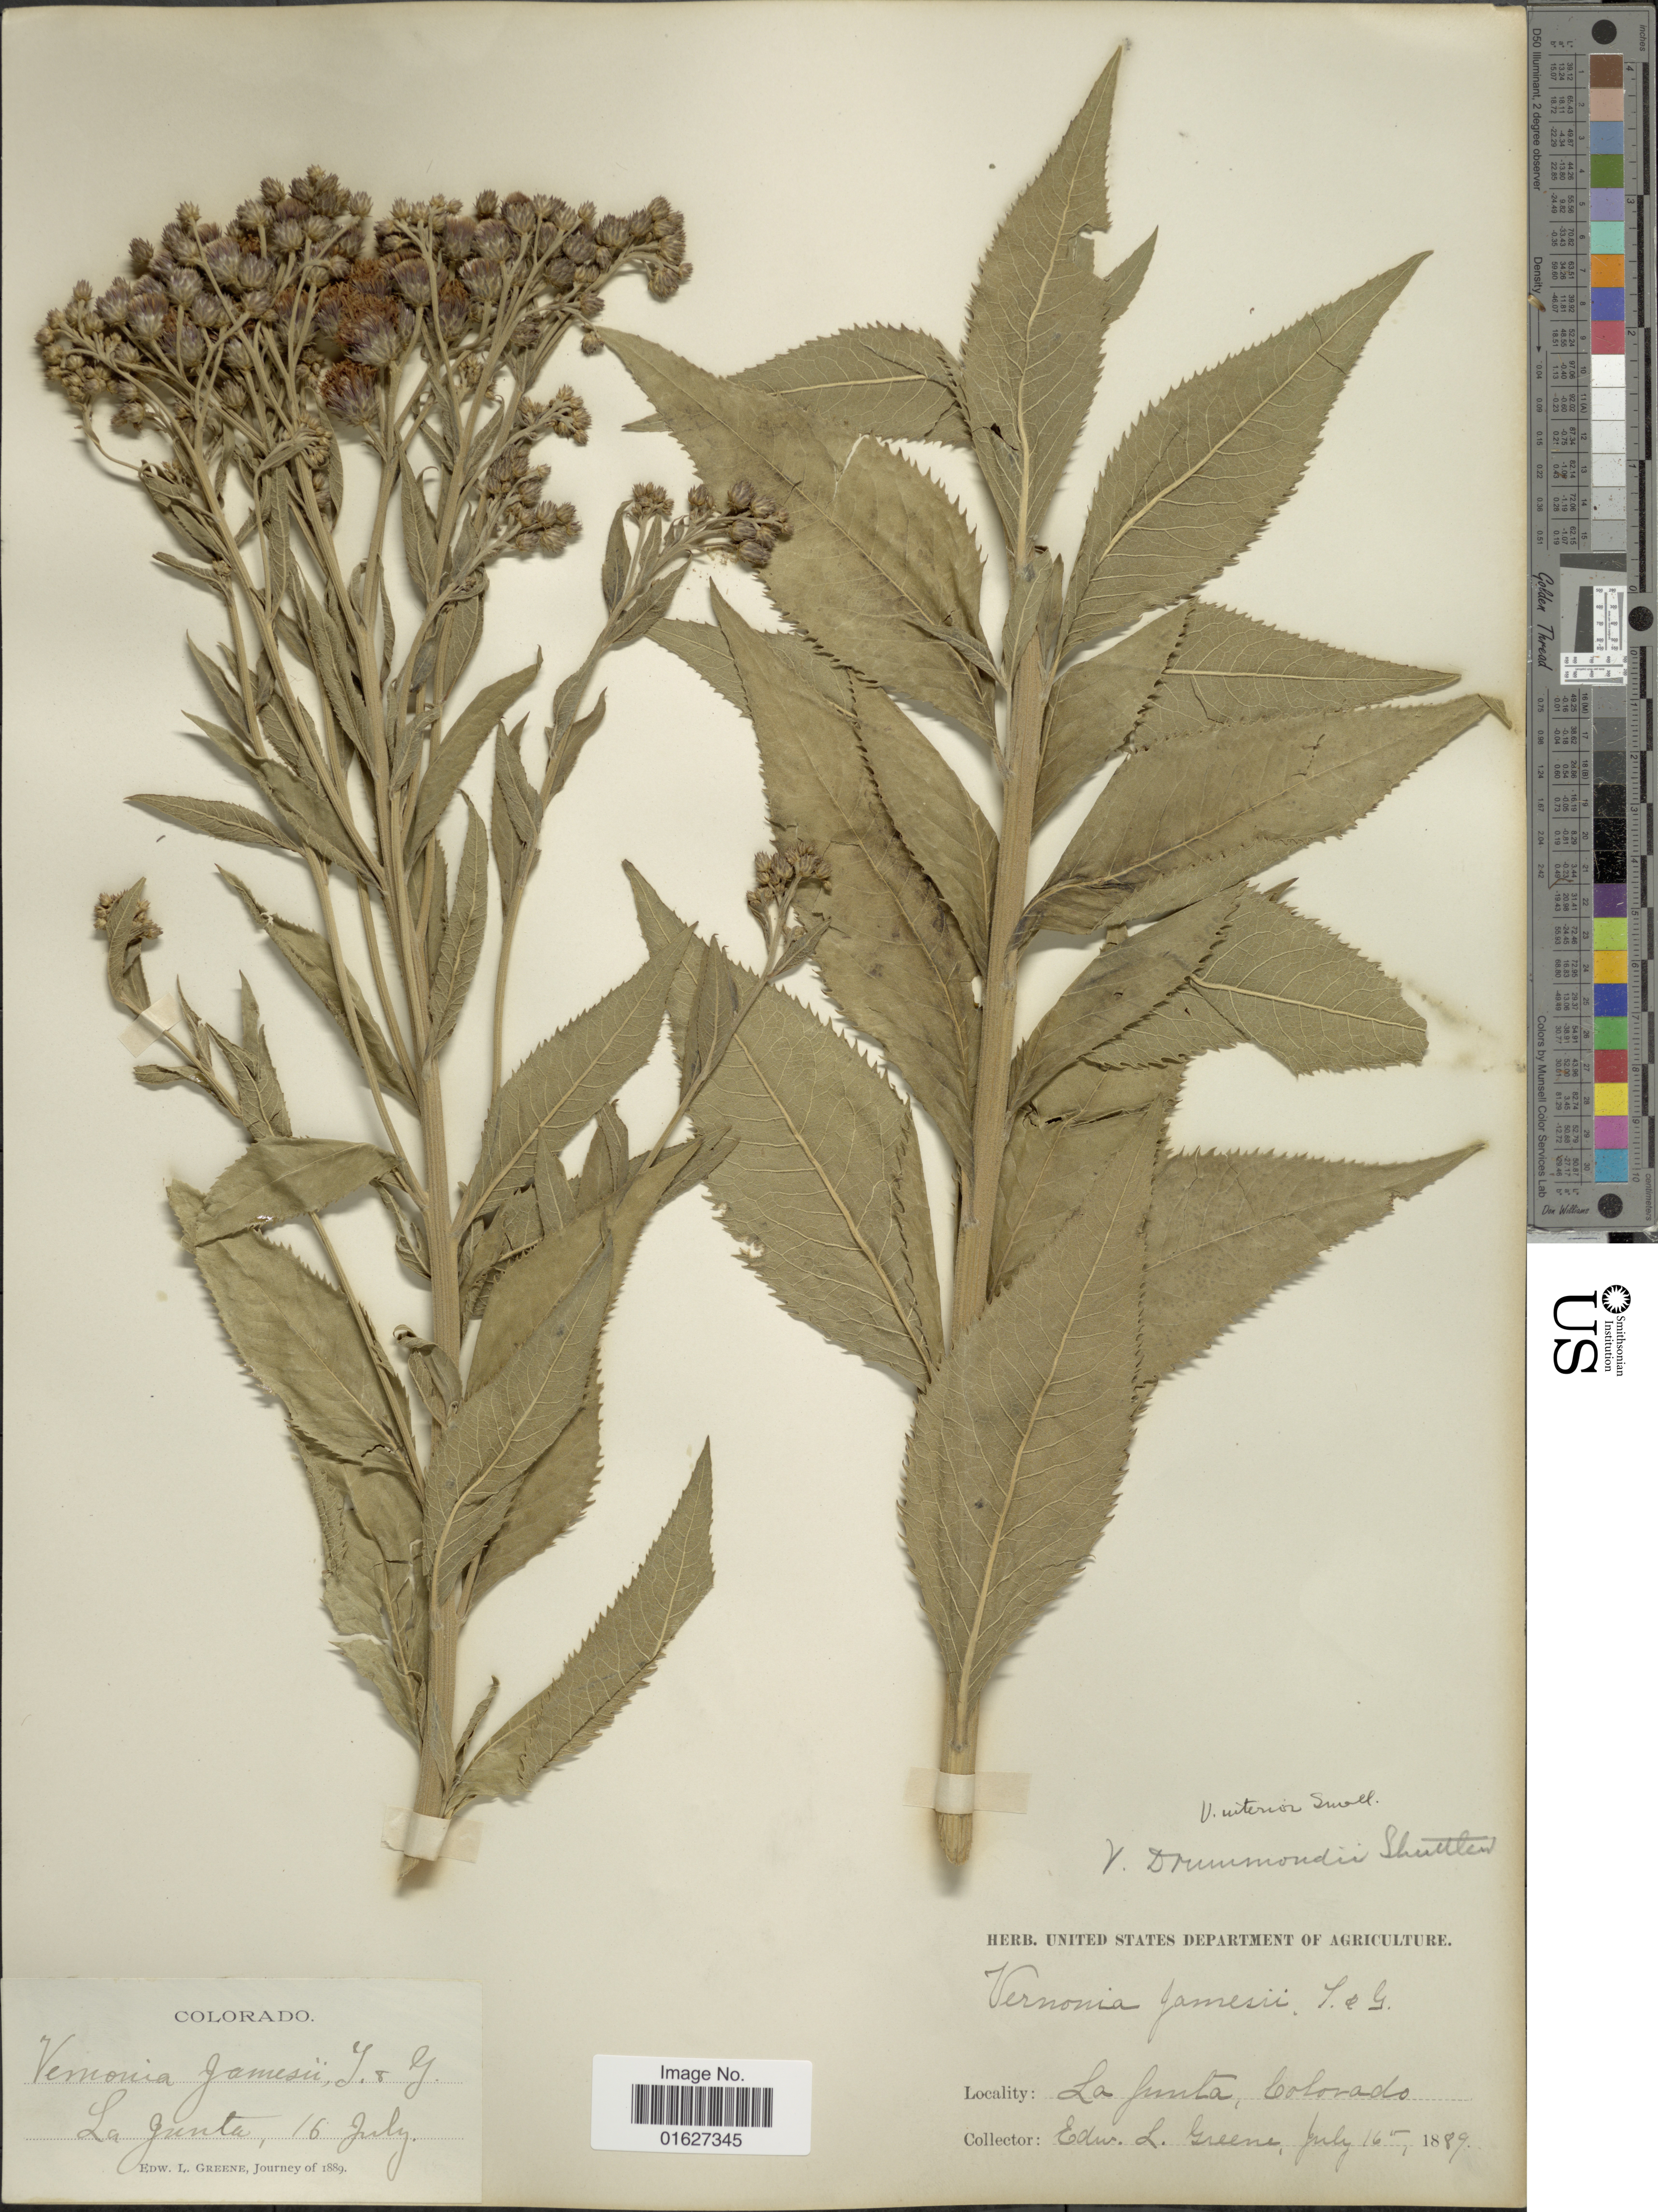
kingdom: Plantae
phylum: Tracheophyta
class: Magnoliopsida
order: Asterales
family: Asteraceae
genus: Vernonia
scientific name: Vernonia baldwinii subsp. interior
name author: (Small) Faust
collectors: E. L. Greene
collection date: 1889-07-15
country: United States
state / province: Colorado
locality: La Junla Colorado.